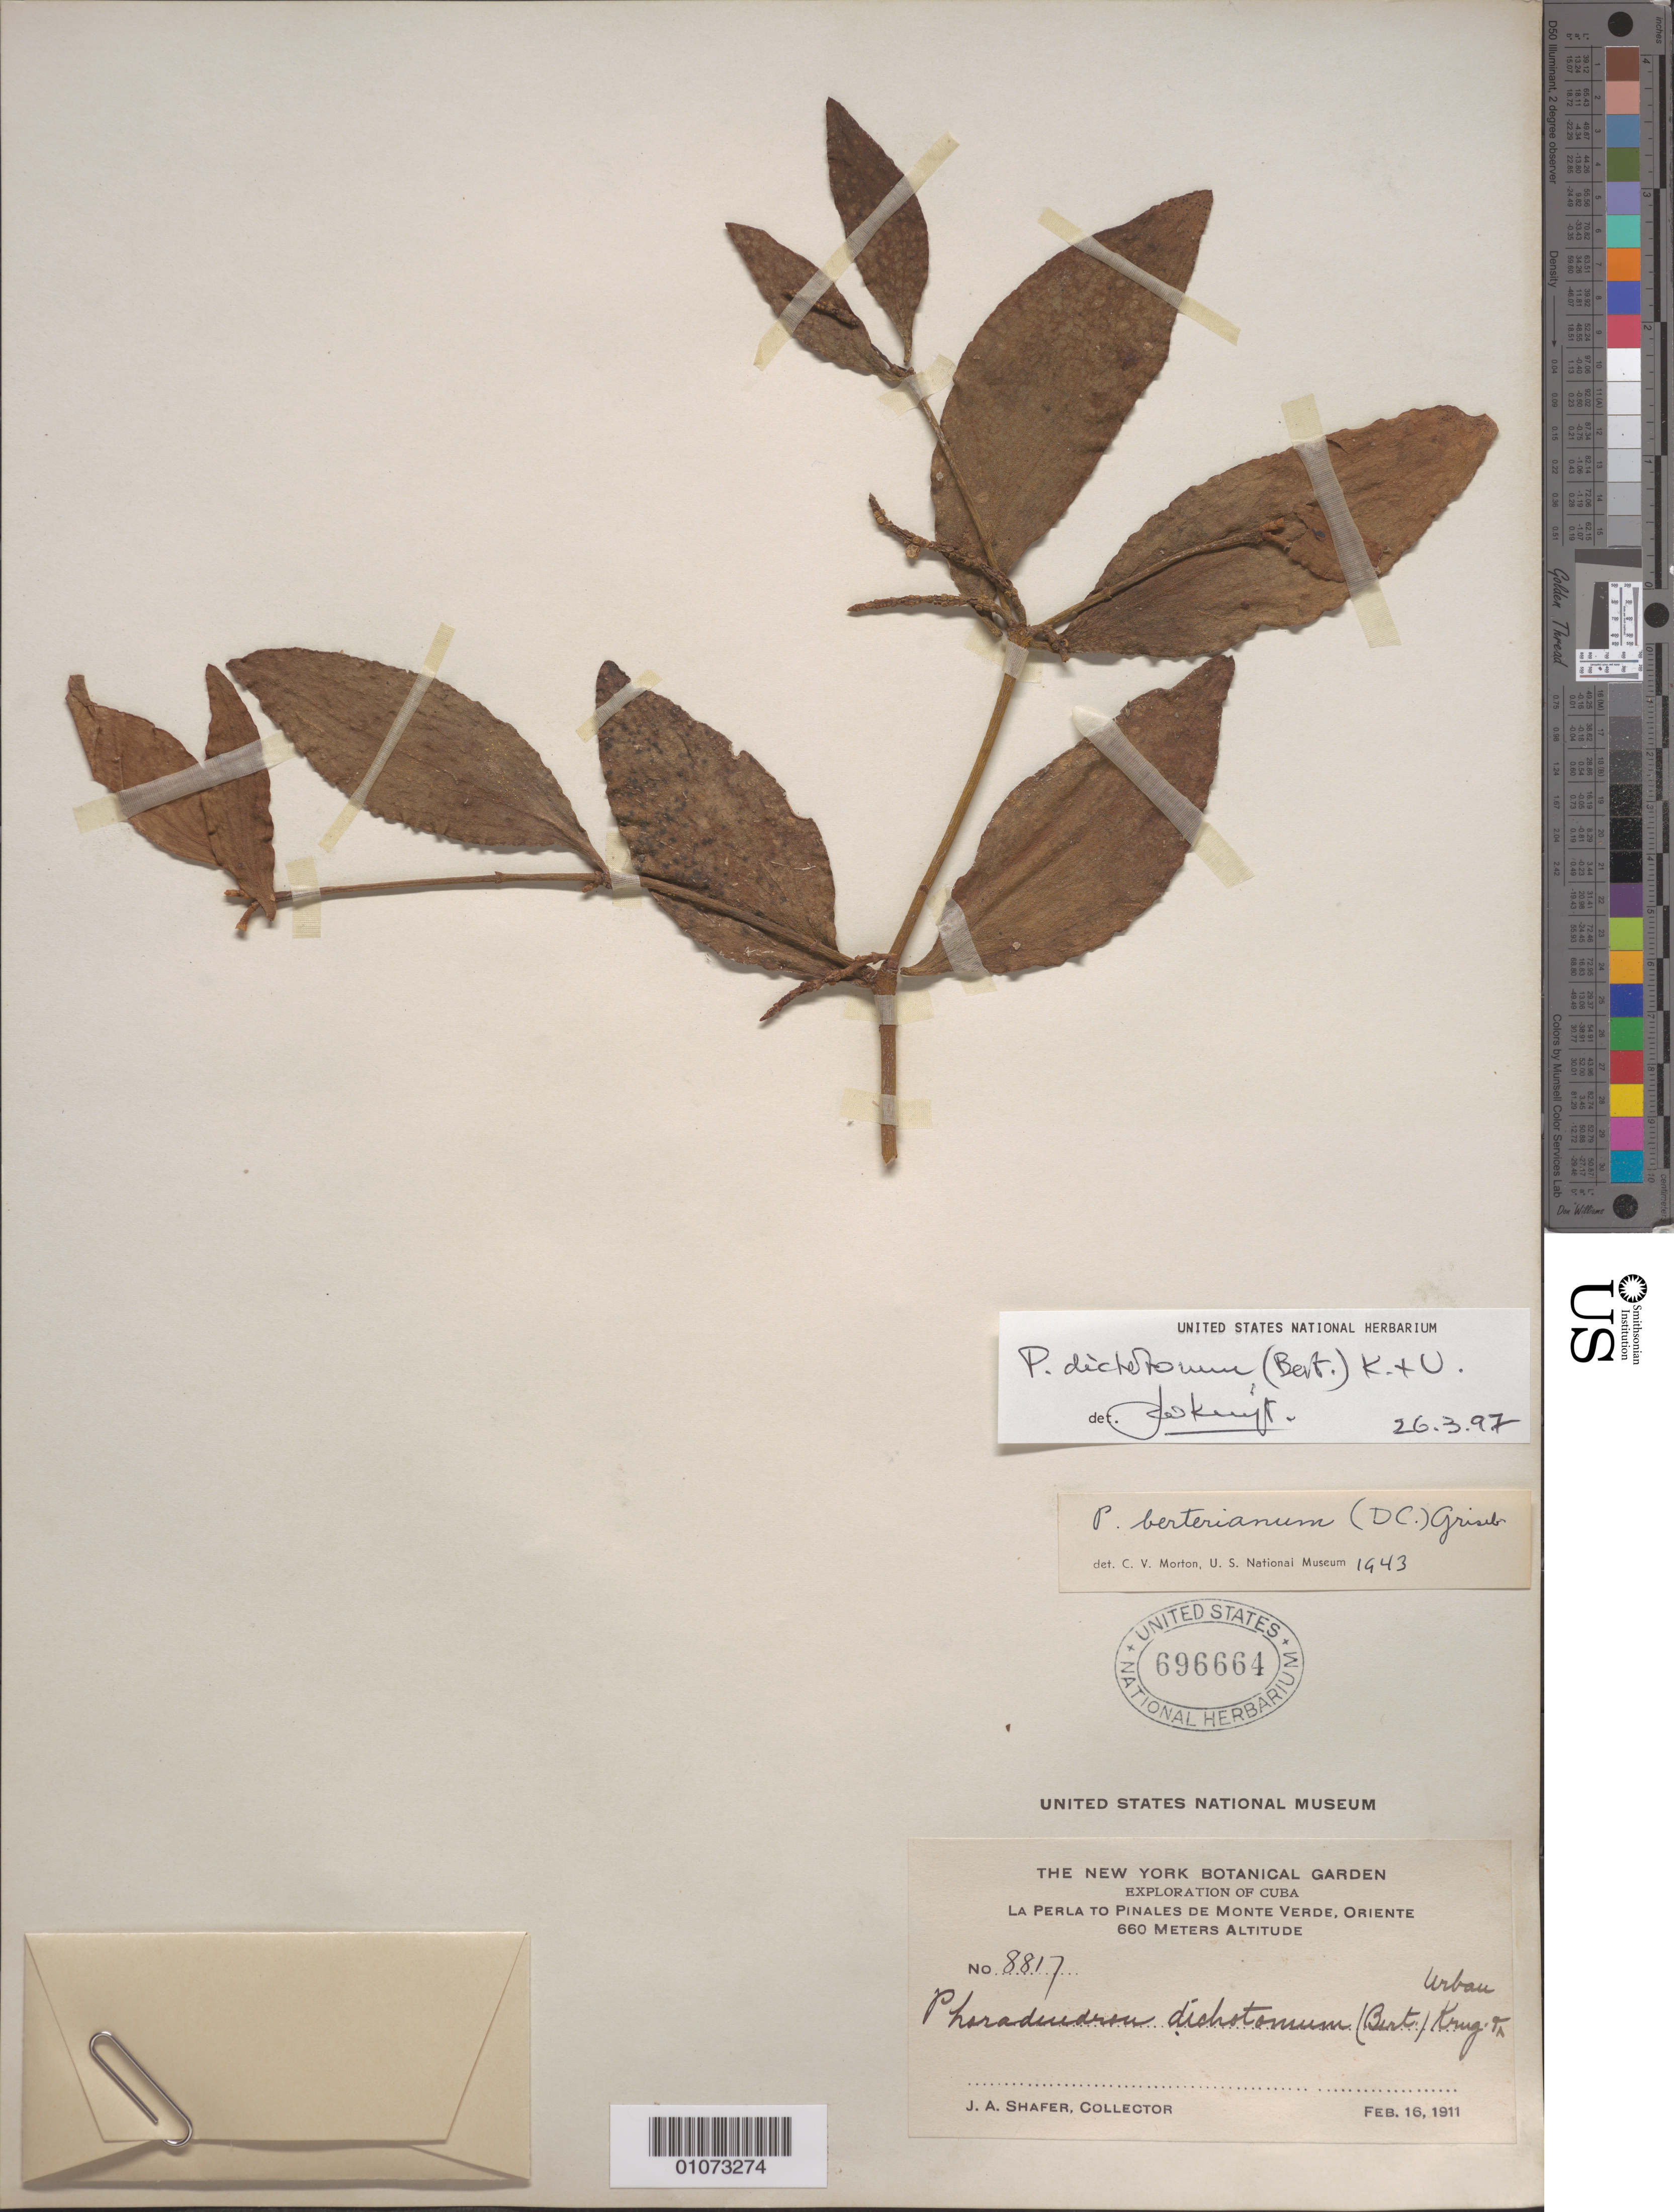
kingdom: Plantae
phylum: Tracheophyta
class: Magnoliopsida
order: Santalales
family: Viscaceae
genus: Phoradendron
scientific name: Phoradendron dichotomum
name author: Ettingsh.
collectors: J. A. Shafer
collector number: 8817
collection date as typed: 16 Feb 1911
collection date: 1911-02-16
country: Cuba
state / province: Oriente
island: Cuba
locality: La Perla to Pinales de Monte Verde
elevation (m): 660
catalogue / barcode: US 696664